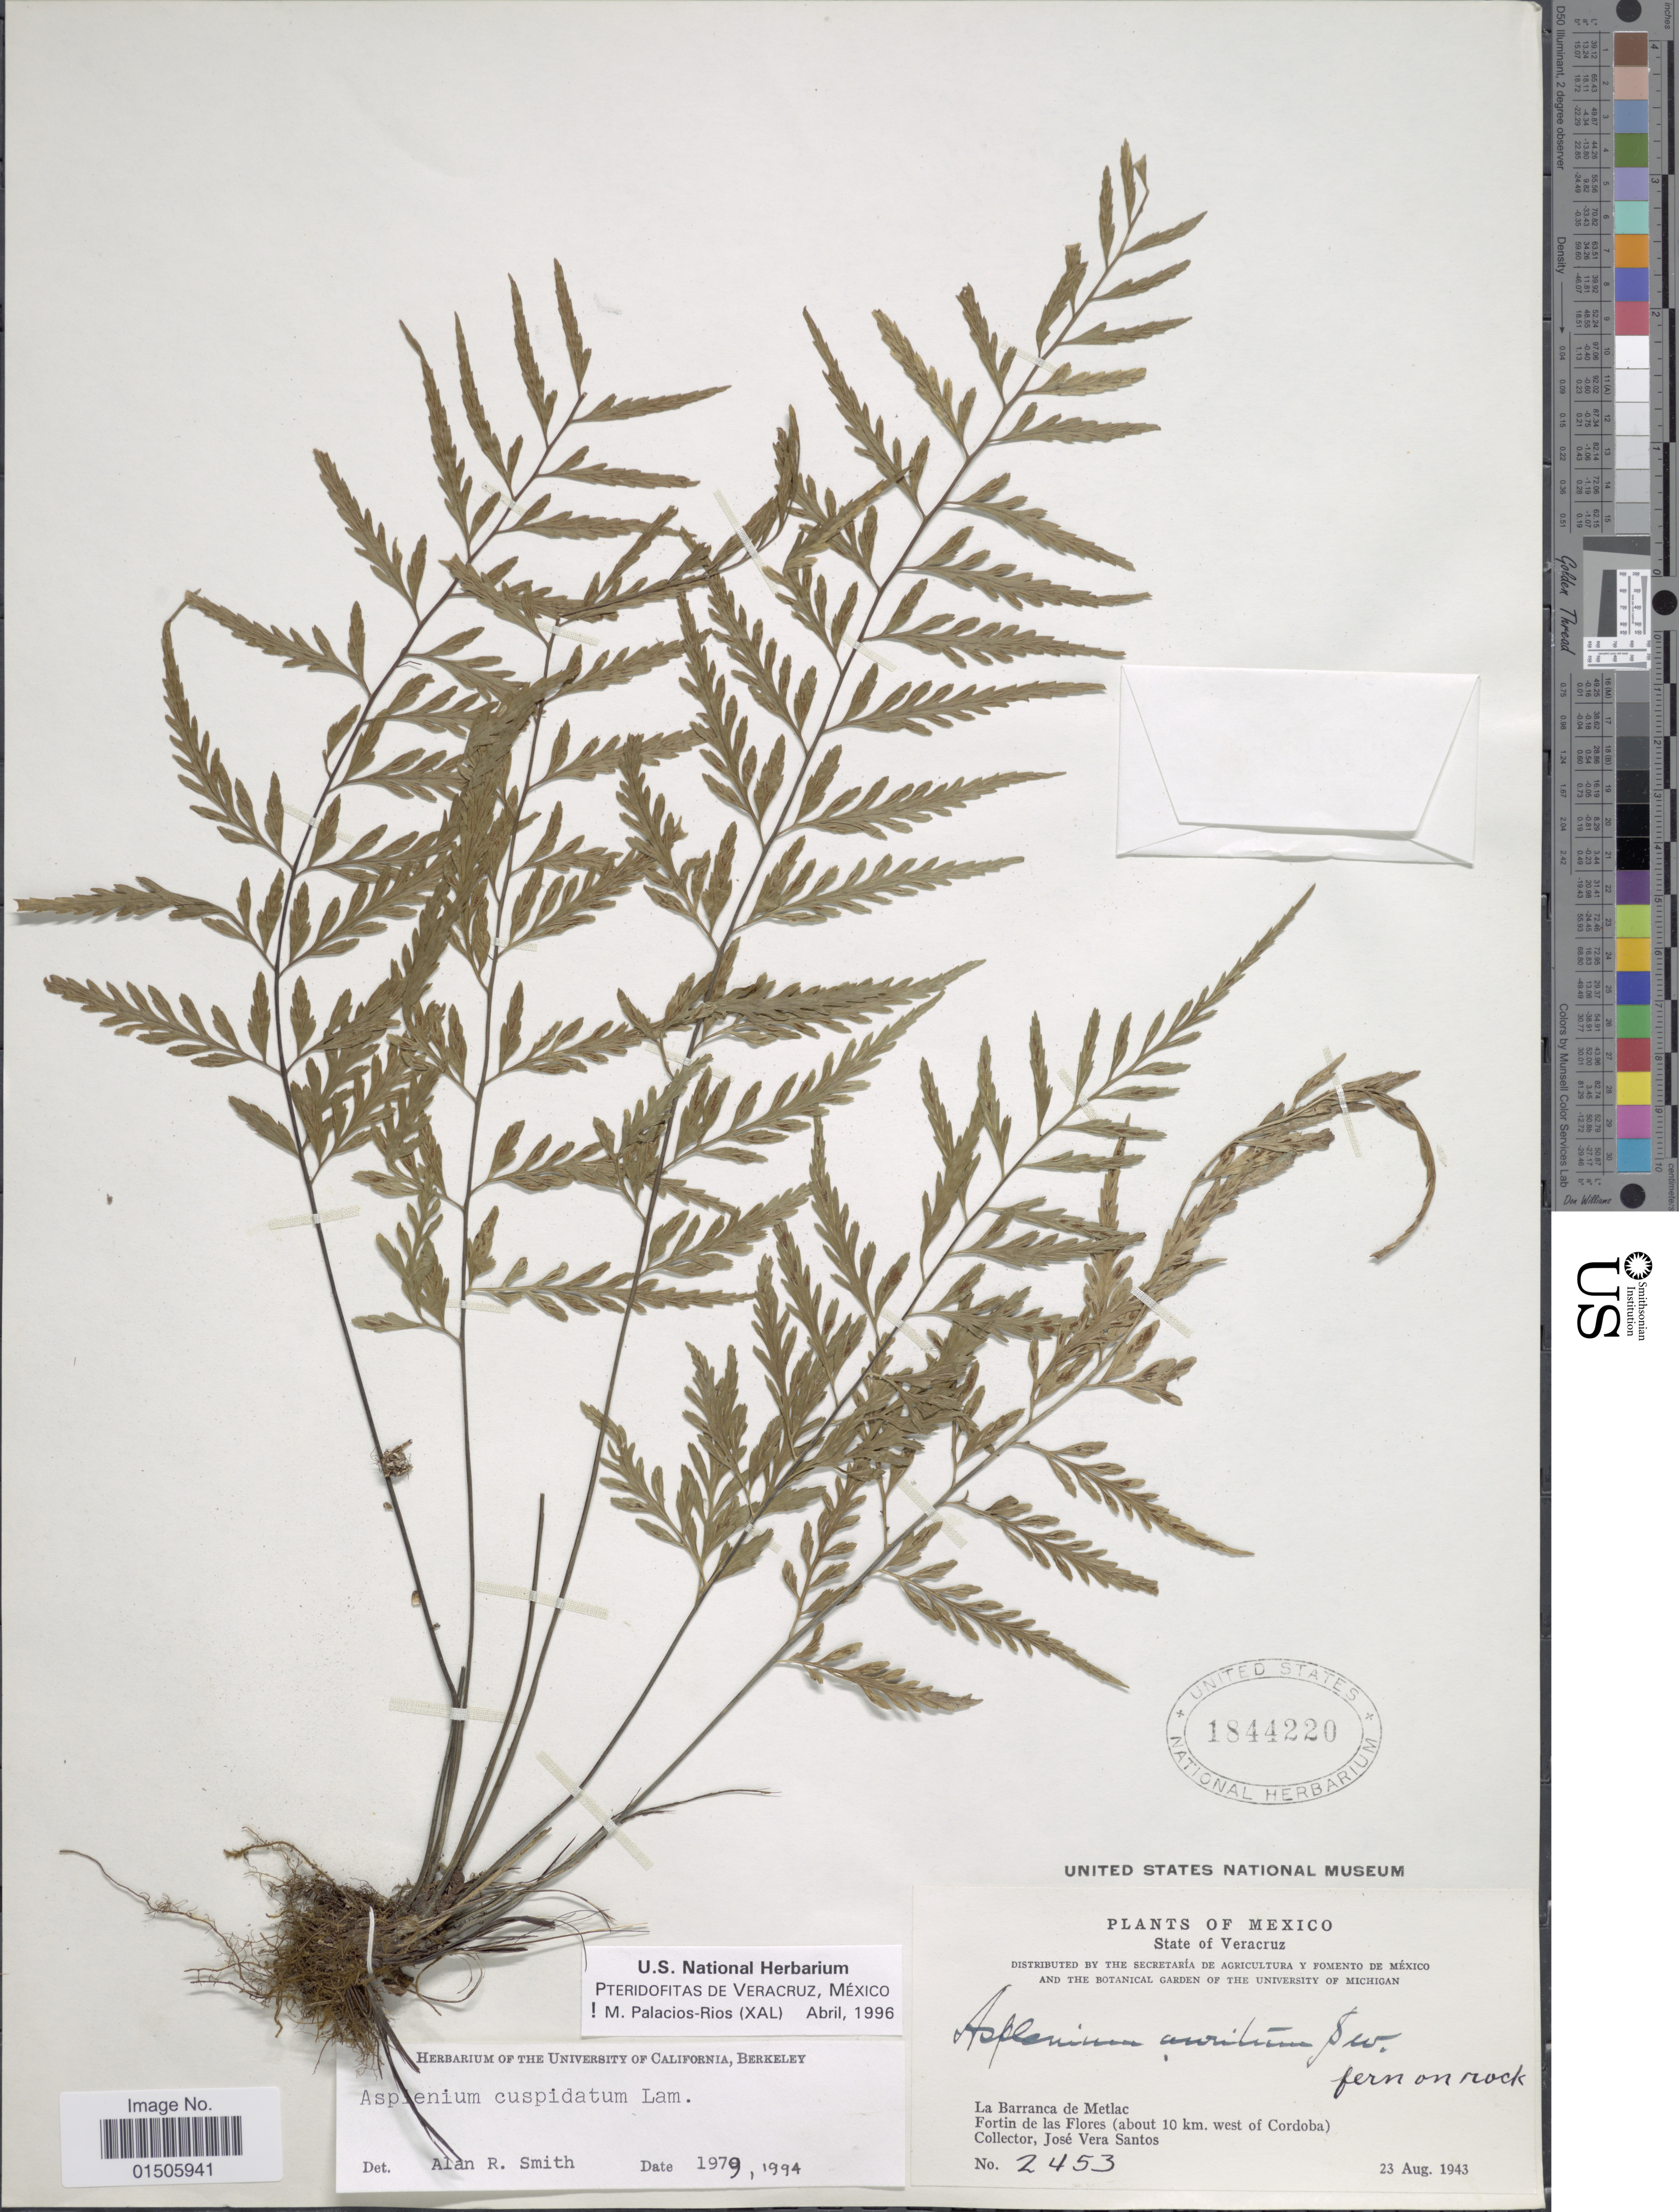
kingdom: Plantae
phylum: Tracheophyta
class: Polypodiopsida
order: Polypodiales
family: Aspleniaceae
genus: Asplenium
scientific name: Asplenium cuspidatum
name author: Lam.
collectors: J. Vera Santos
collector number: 2453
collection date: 1943-08-23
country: Mexico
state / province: Veracruz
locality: State of Veracruz, La Barranca de Metlac, Fortin de las Flores (about 10 km, west of Cordoba)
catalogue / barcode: US 1844220